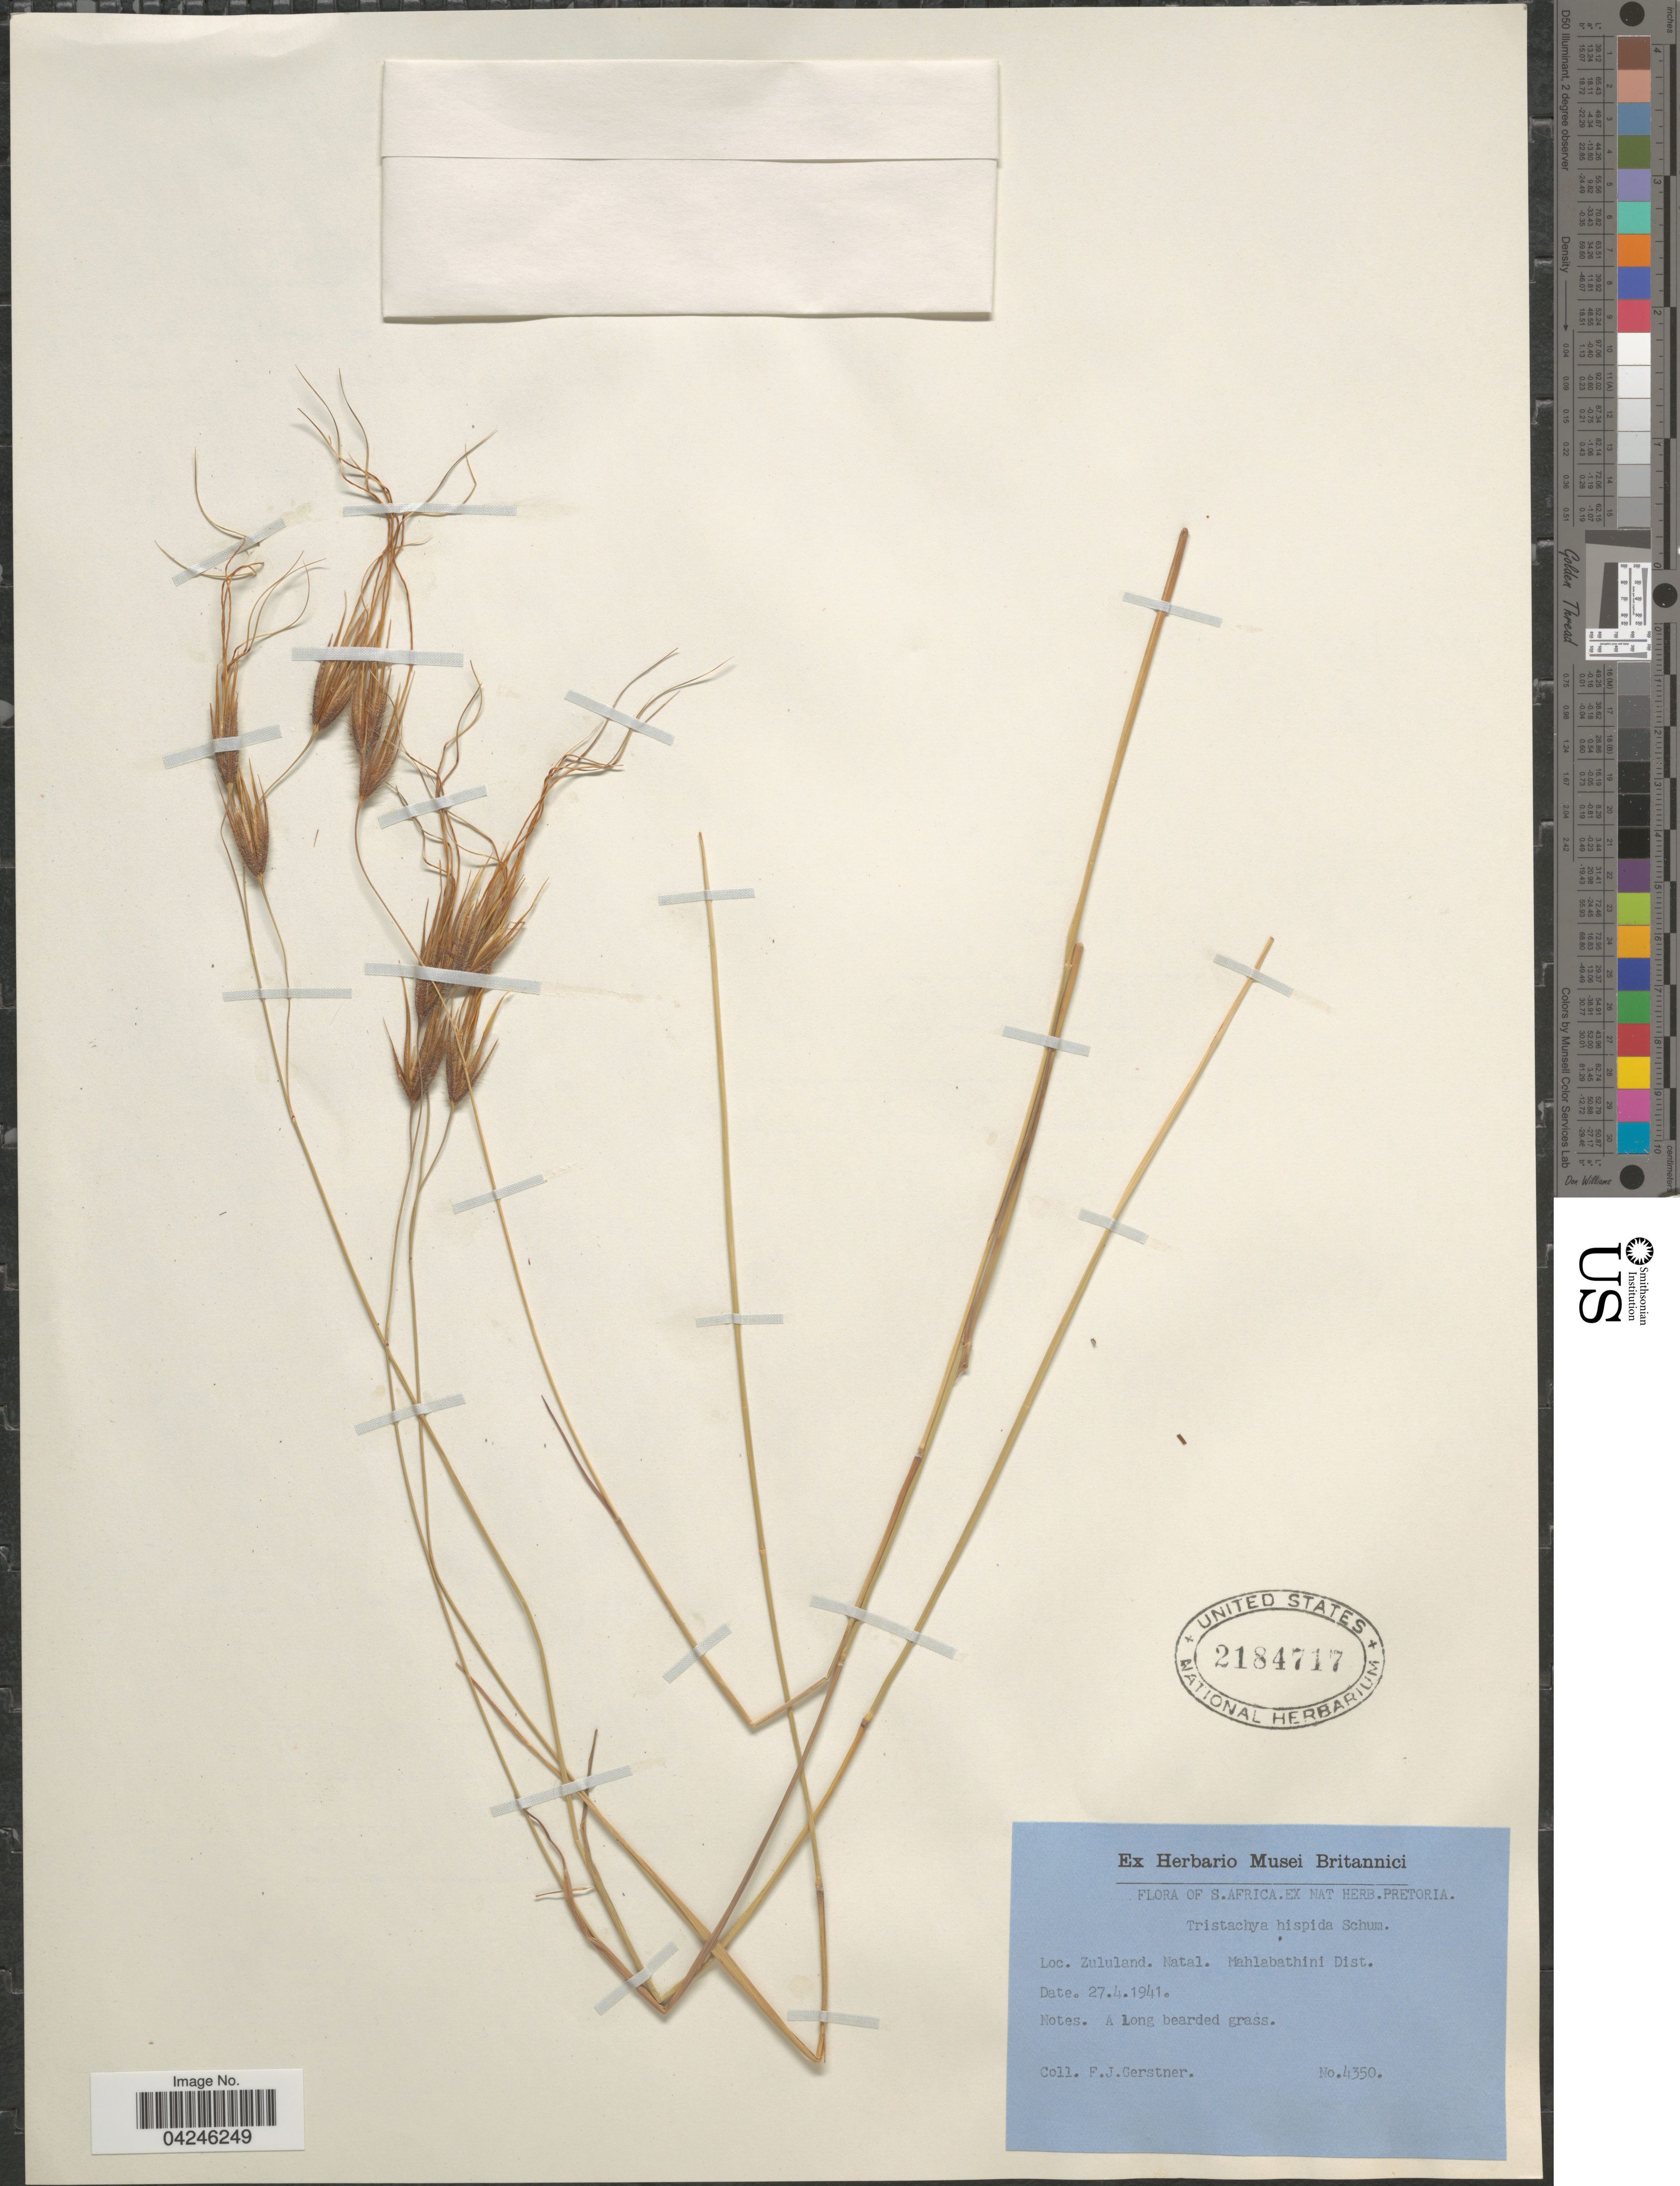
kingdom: Plantae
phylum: Tracheophyta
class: Liliopsida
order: Poales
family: Poaceae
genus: Tristachya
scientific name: Tristachya leucothrix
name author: Trin. ex Nees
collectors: F. Gerstner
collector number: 4350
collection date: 1941-04-27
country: South Africa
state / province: KwaZulu-Natal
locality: Zululand. Natal. Mahlabathini Dist.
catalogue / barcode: US 2184717